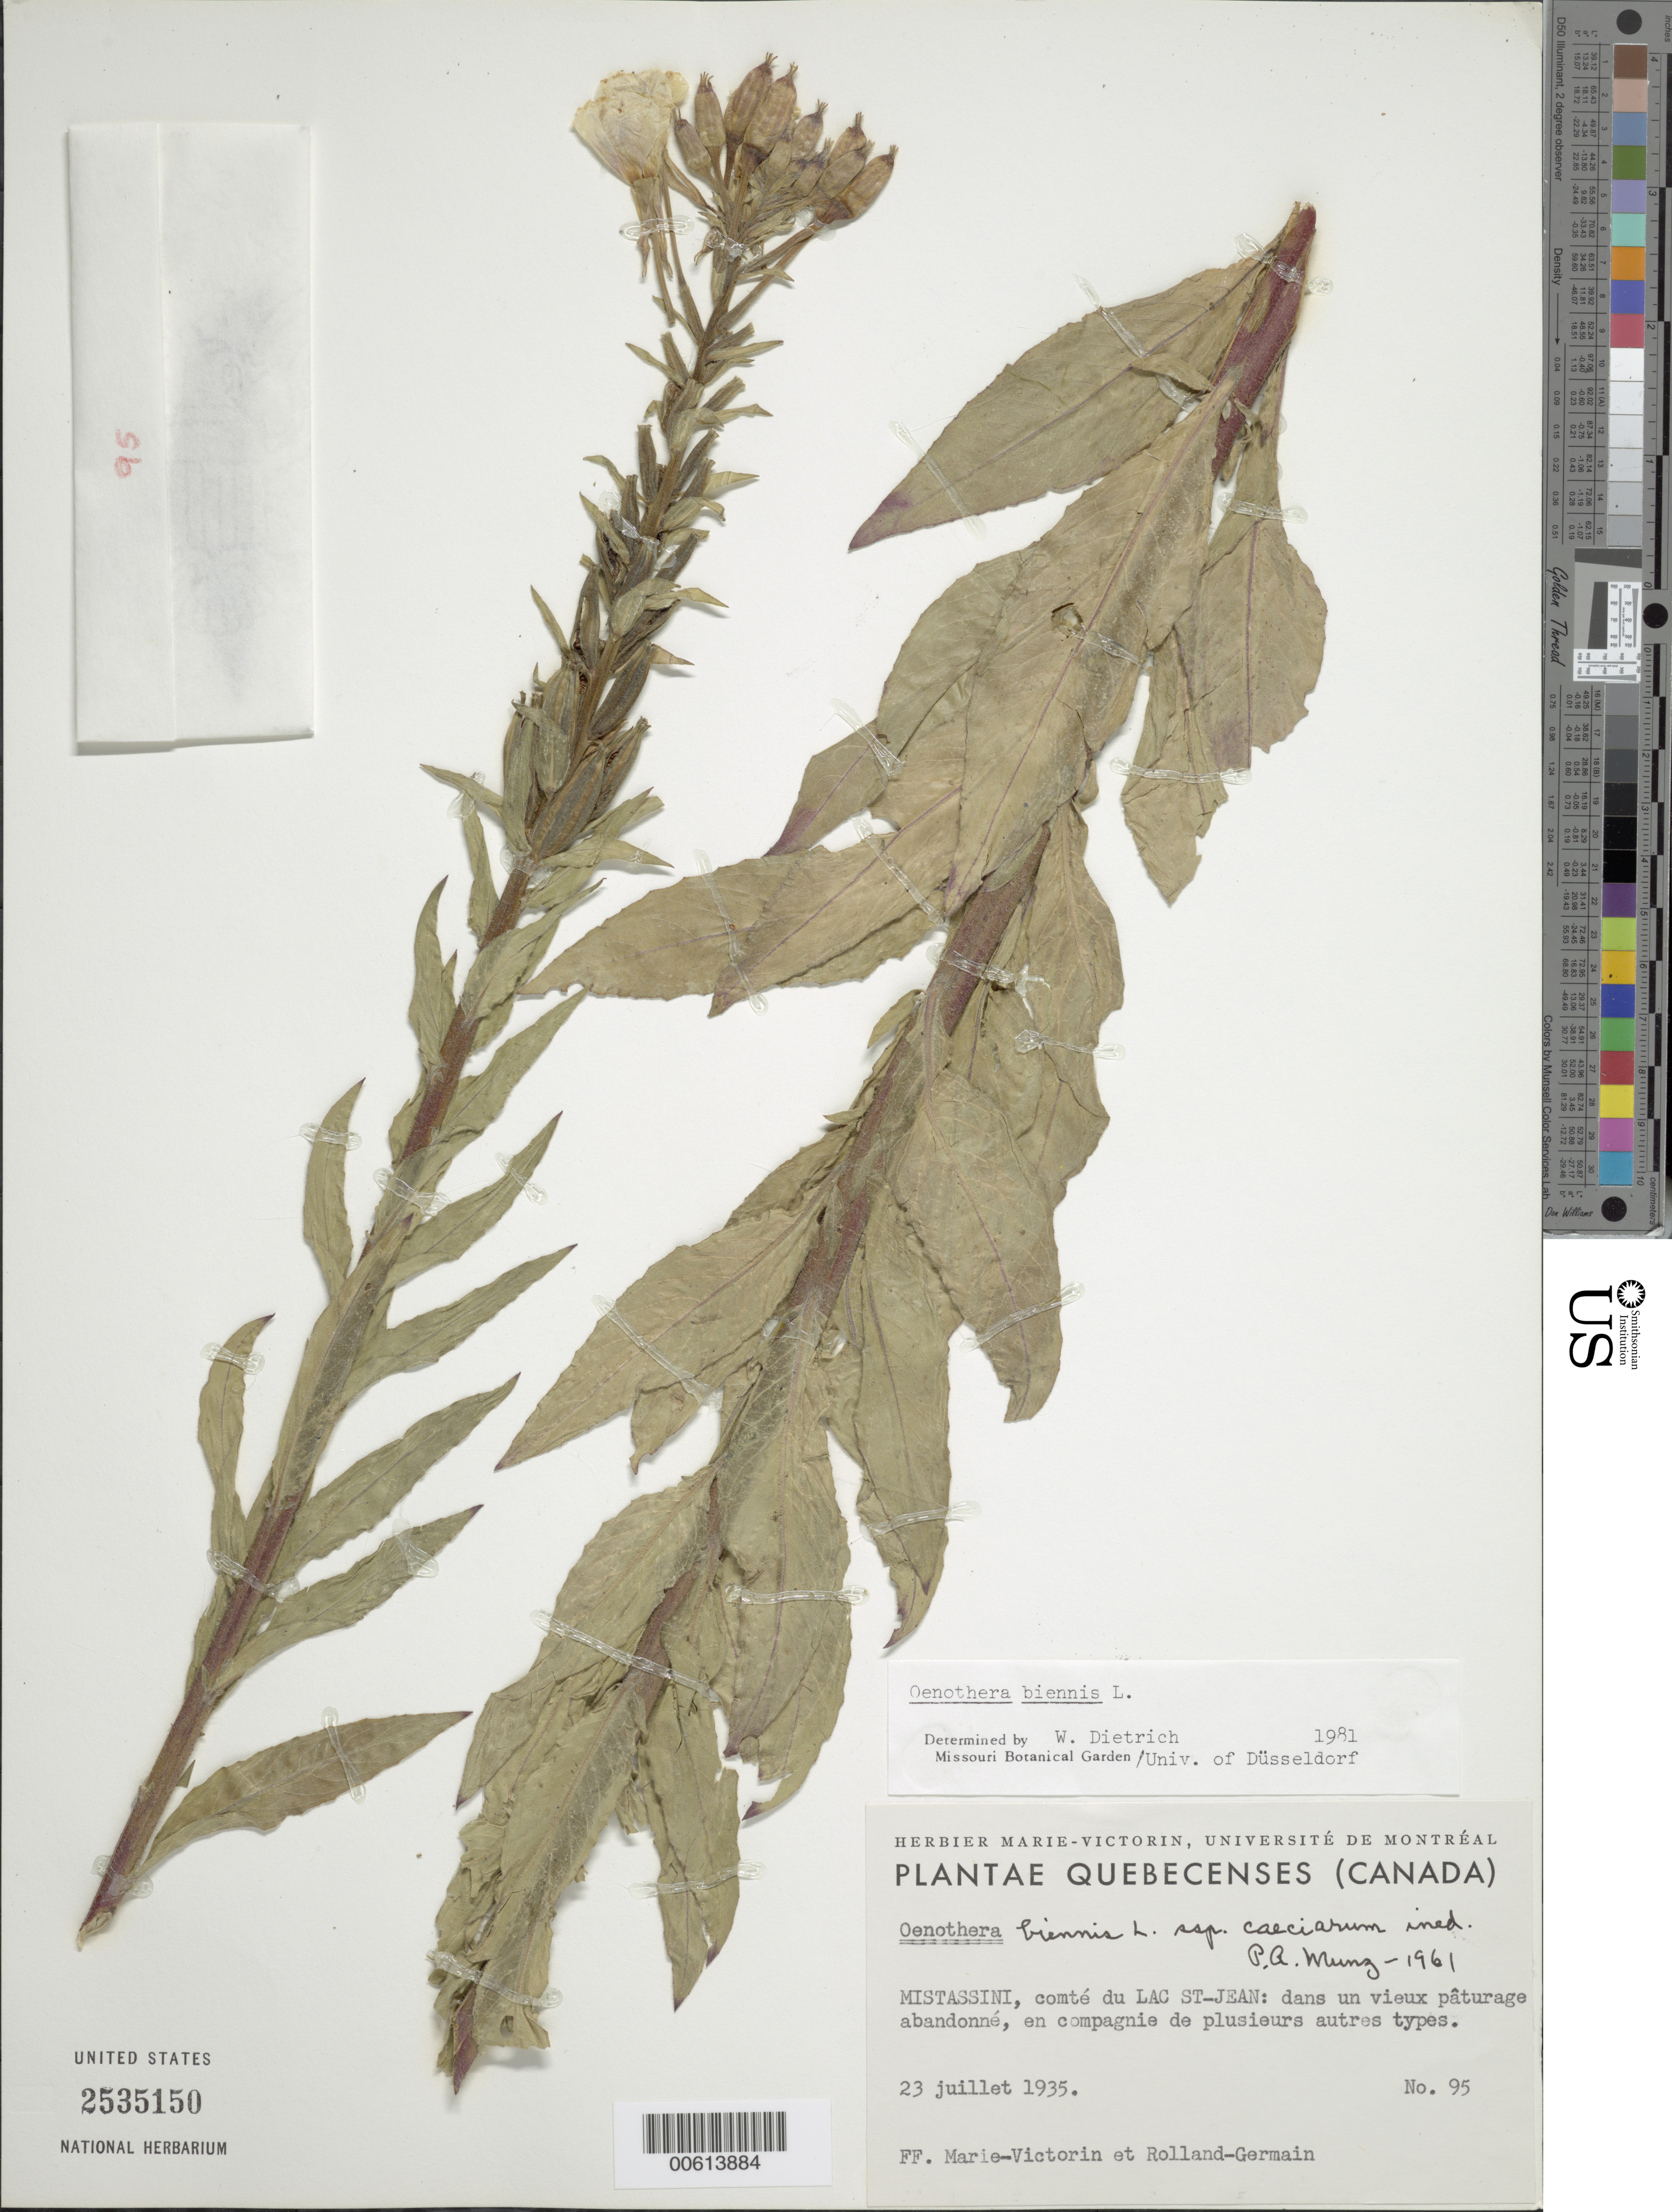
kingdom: Plantae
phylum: Tracheophyta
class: Magnoliopsida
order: Myrtales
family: Onagraceae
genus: Oenothera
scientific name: Oenothera biennis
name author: L.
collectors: Fr. Marie-Victorin & Rolland-Germain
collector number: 95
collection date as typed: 23 Jul 1935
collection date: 1935-07-23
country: Canada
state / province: Quebec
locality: Mistassini, comte du Lac St. Jean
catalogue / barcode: US 2535150